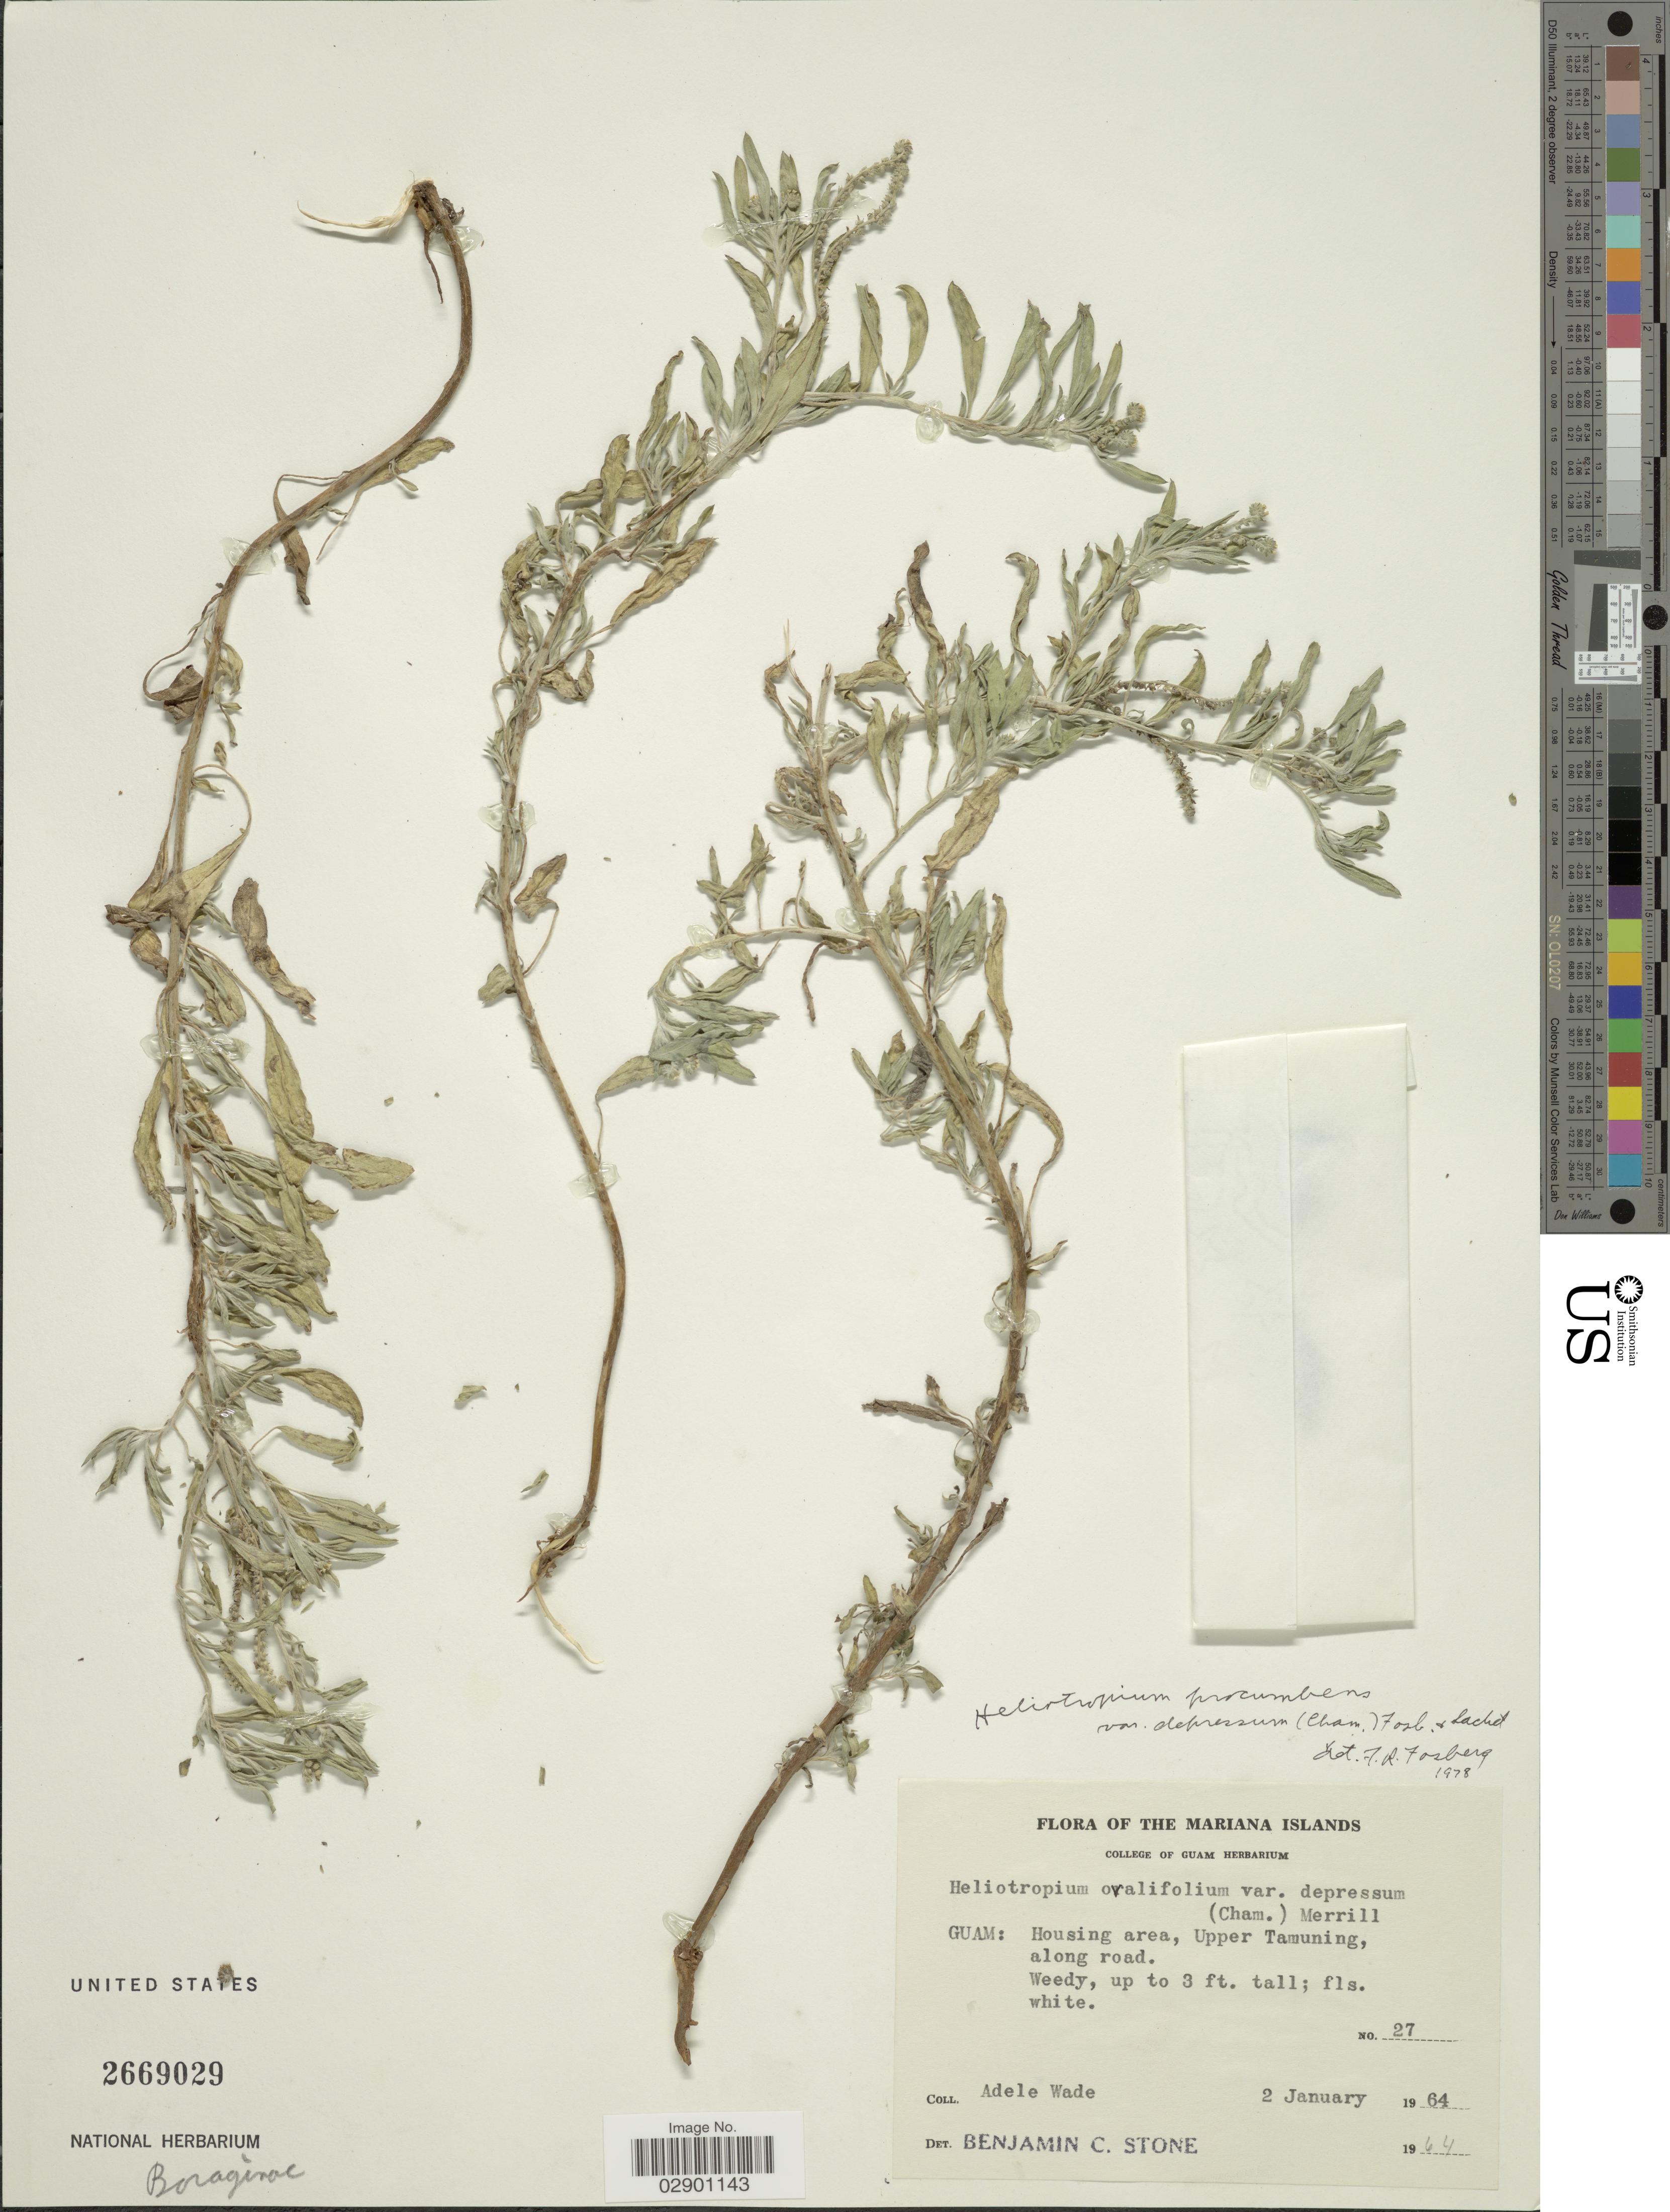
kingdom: Plantae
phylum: Tracheophyta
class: Magnoliopsida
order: Boraginales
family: Heliotropiaceae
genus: Heliotropium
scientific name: Heliotropium procumbens var. depressum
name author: (Cham.) Fosberg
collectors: A. Wade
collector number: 27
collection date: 1964-01-02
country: Guam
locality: Mariana Islands. Housing area, Upper Tamuning, along road.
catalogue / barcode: US 2669029